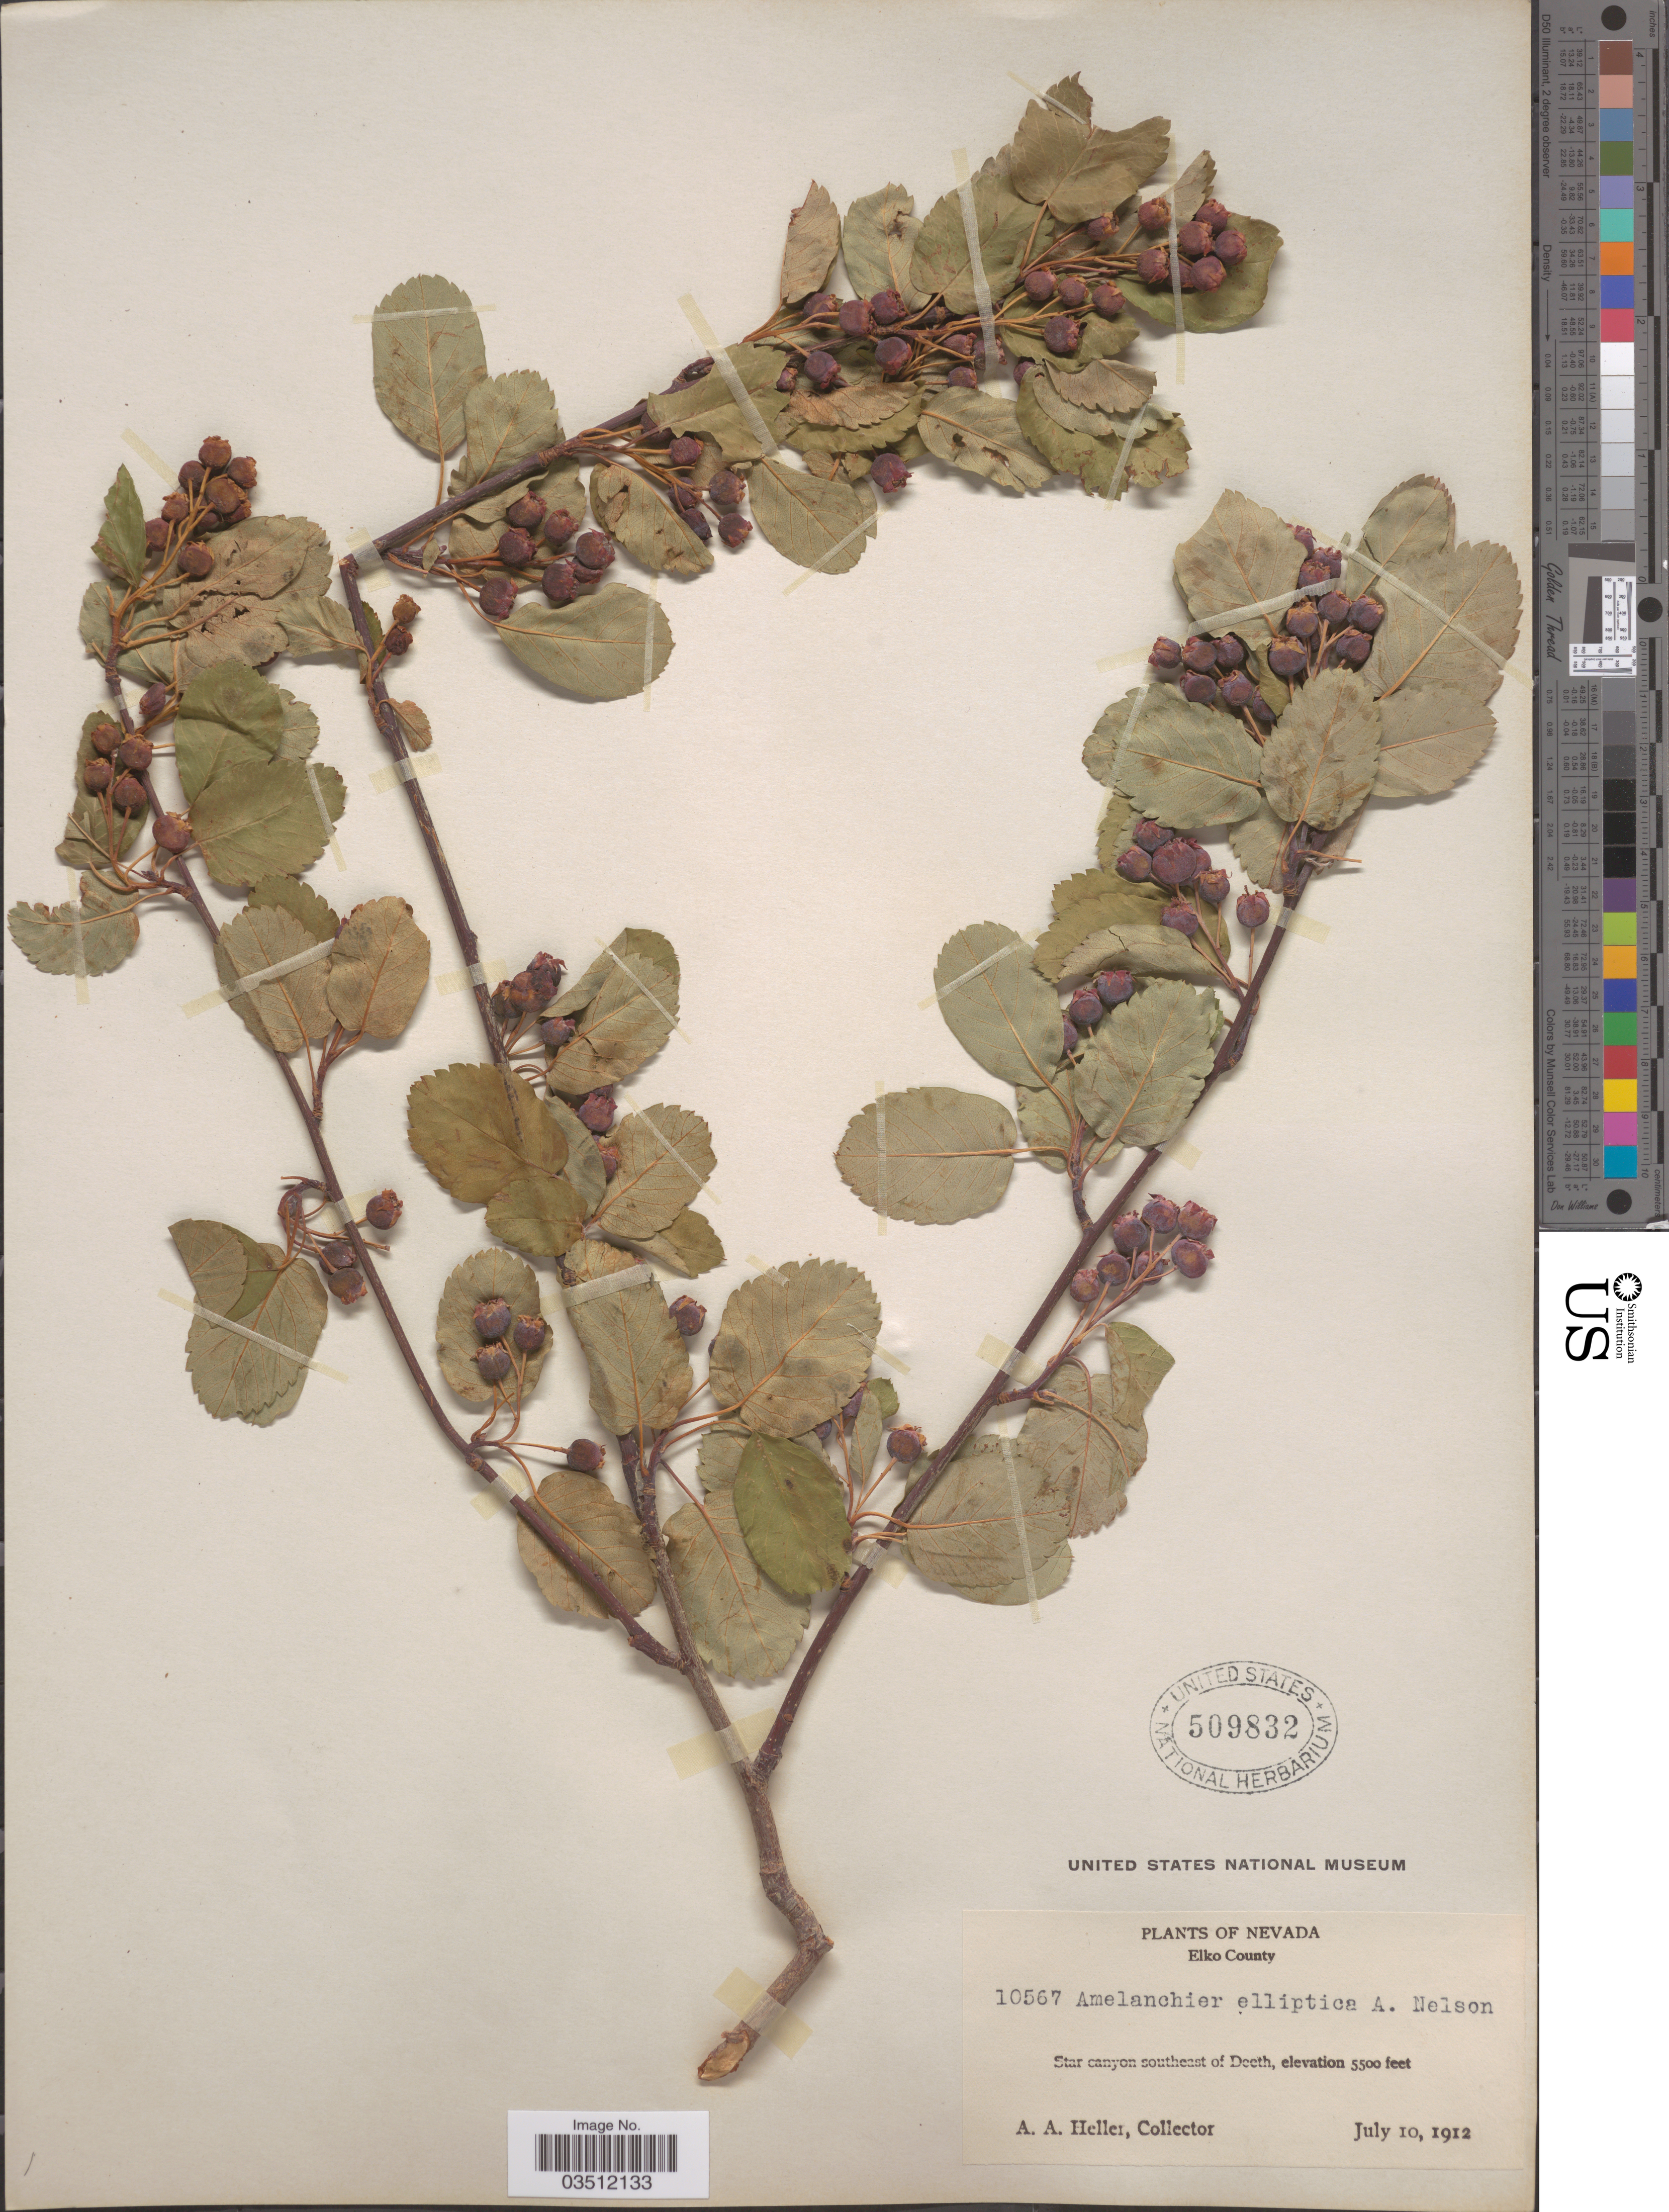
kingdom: Plantae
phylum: Tracheophyta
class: Magnoliopsida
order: Rosales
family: Rosaceae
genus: Amelanchier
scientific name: Amelanchier florida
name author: Lindl.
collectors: A. A. Heller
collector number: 10567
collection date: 1912-07-10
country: United States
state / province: Nevada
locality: Elko County. Star canyon southeast of Deeth.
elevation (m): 1676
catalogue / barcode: US 509832